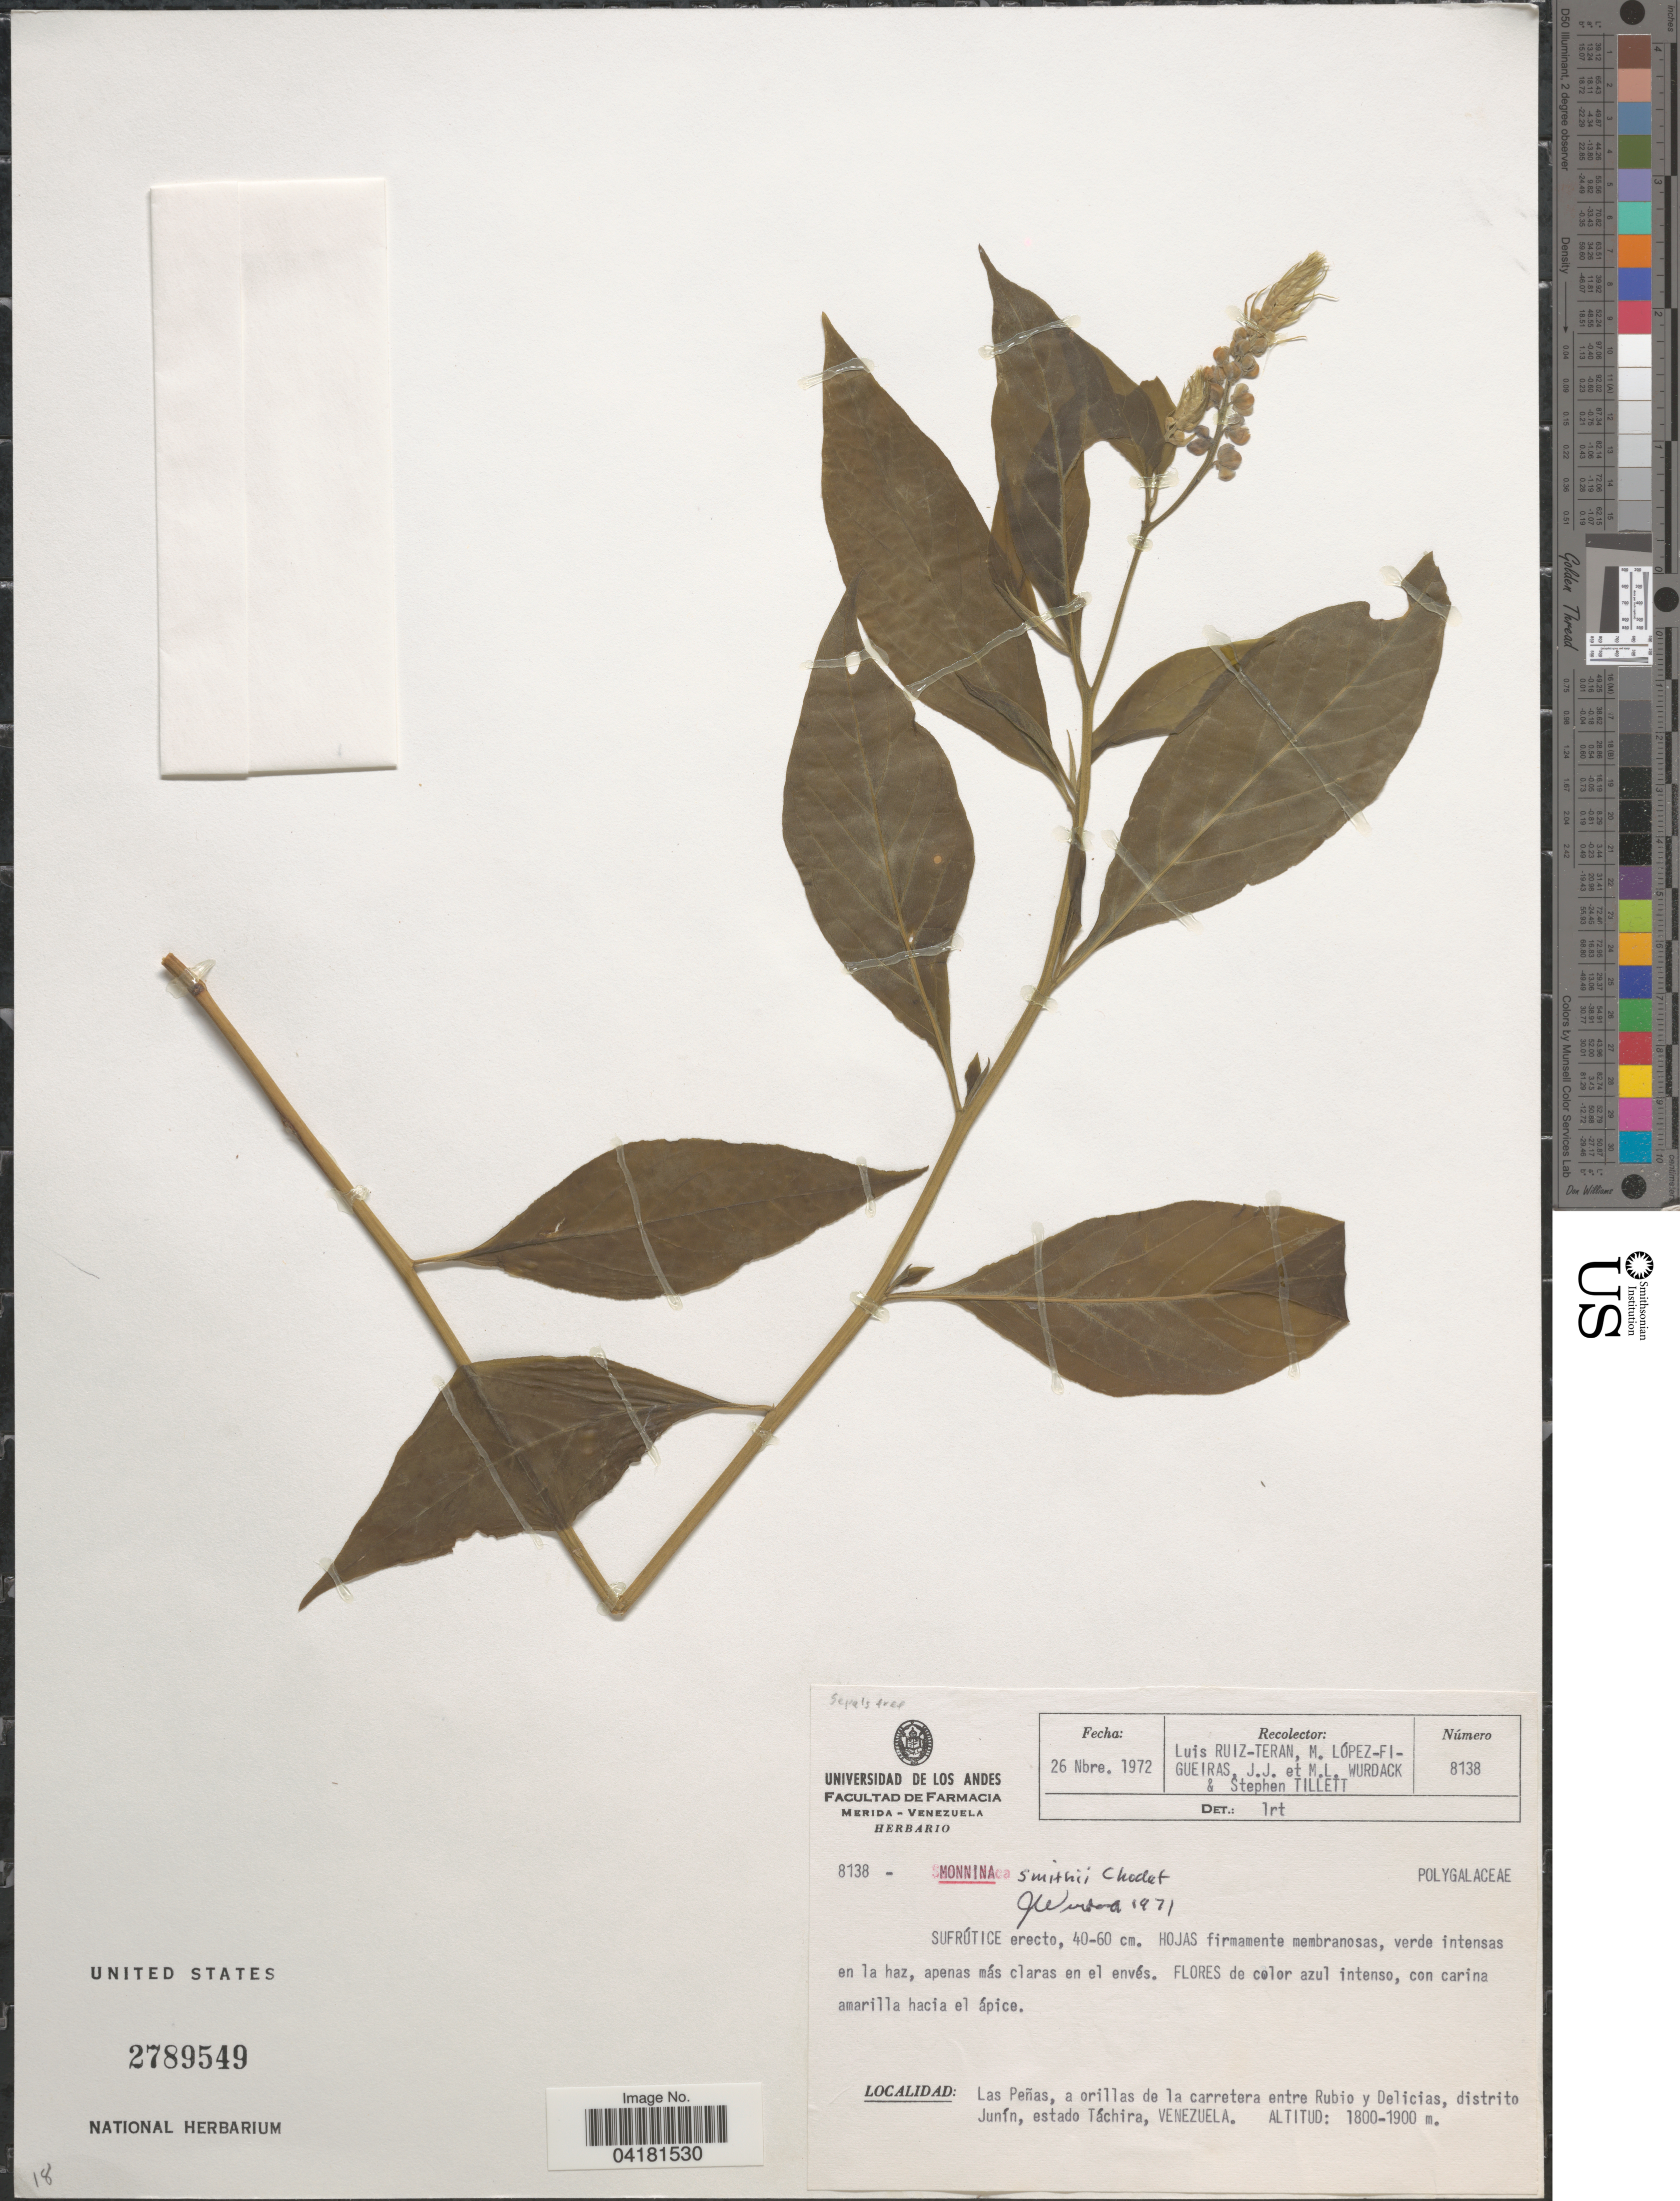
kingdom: Plantae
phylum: Tracheophyta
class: Magnoliopsida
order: Fabales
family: Polygalaceae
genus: Monnina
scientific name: Monnina smithii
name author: Chodat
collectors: L. E. Ruíz-Terán, M. López Figueiras, J. J. Wurdack & M. L. Wurdack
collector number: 8138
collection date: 1972-11-26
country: Venezuela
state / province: Tachira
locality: Las Peñas, a orillas de la carretera entre Rubio y Delicias, distrito Junín.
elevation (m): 1800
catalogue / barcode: US 2789549